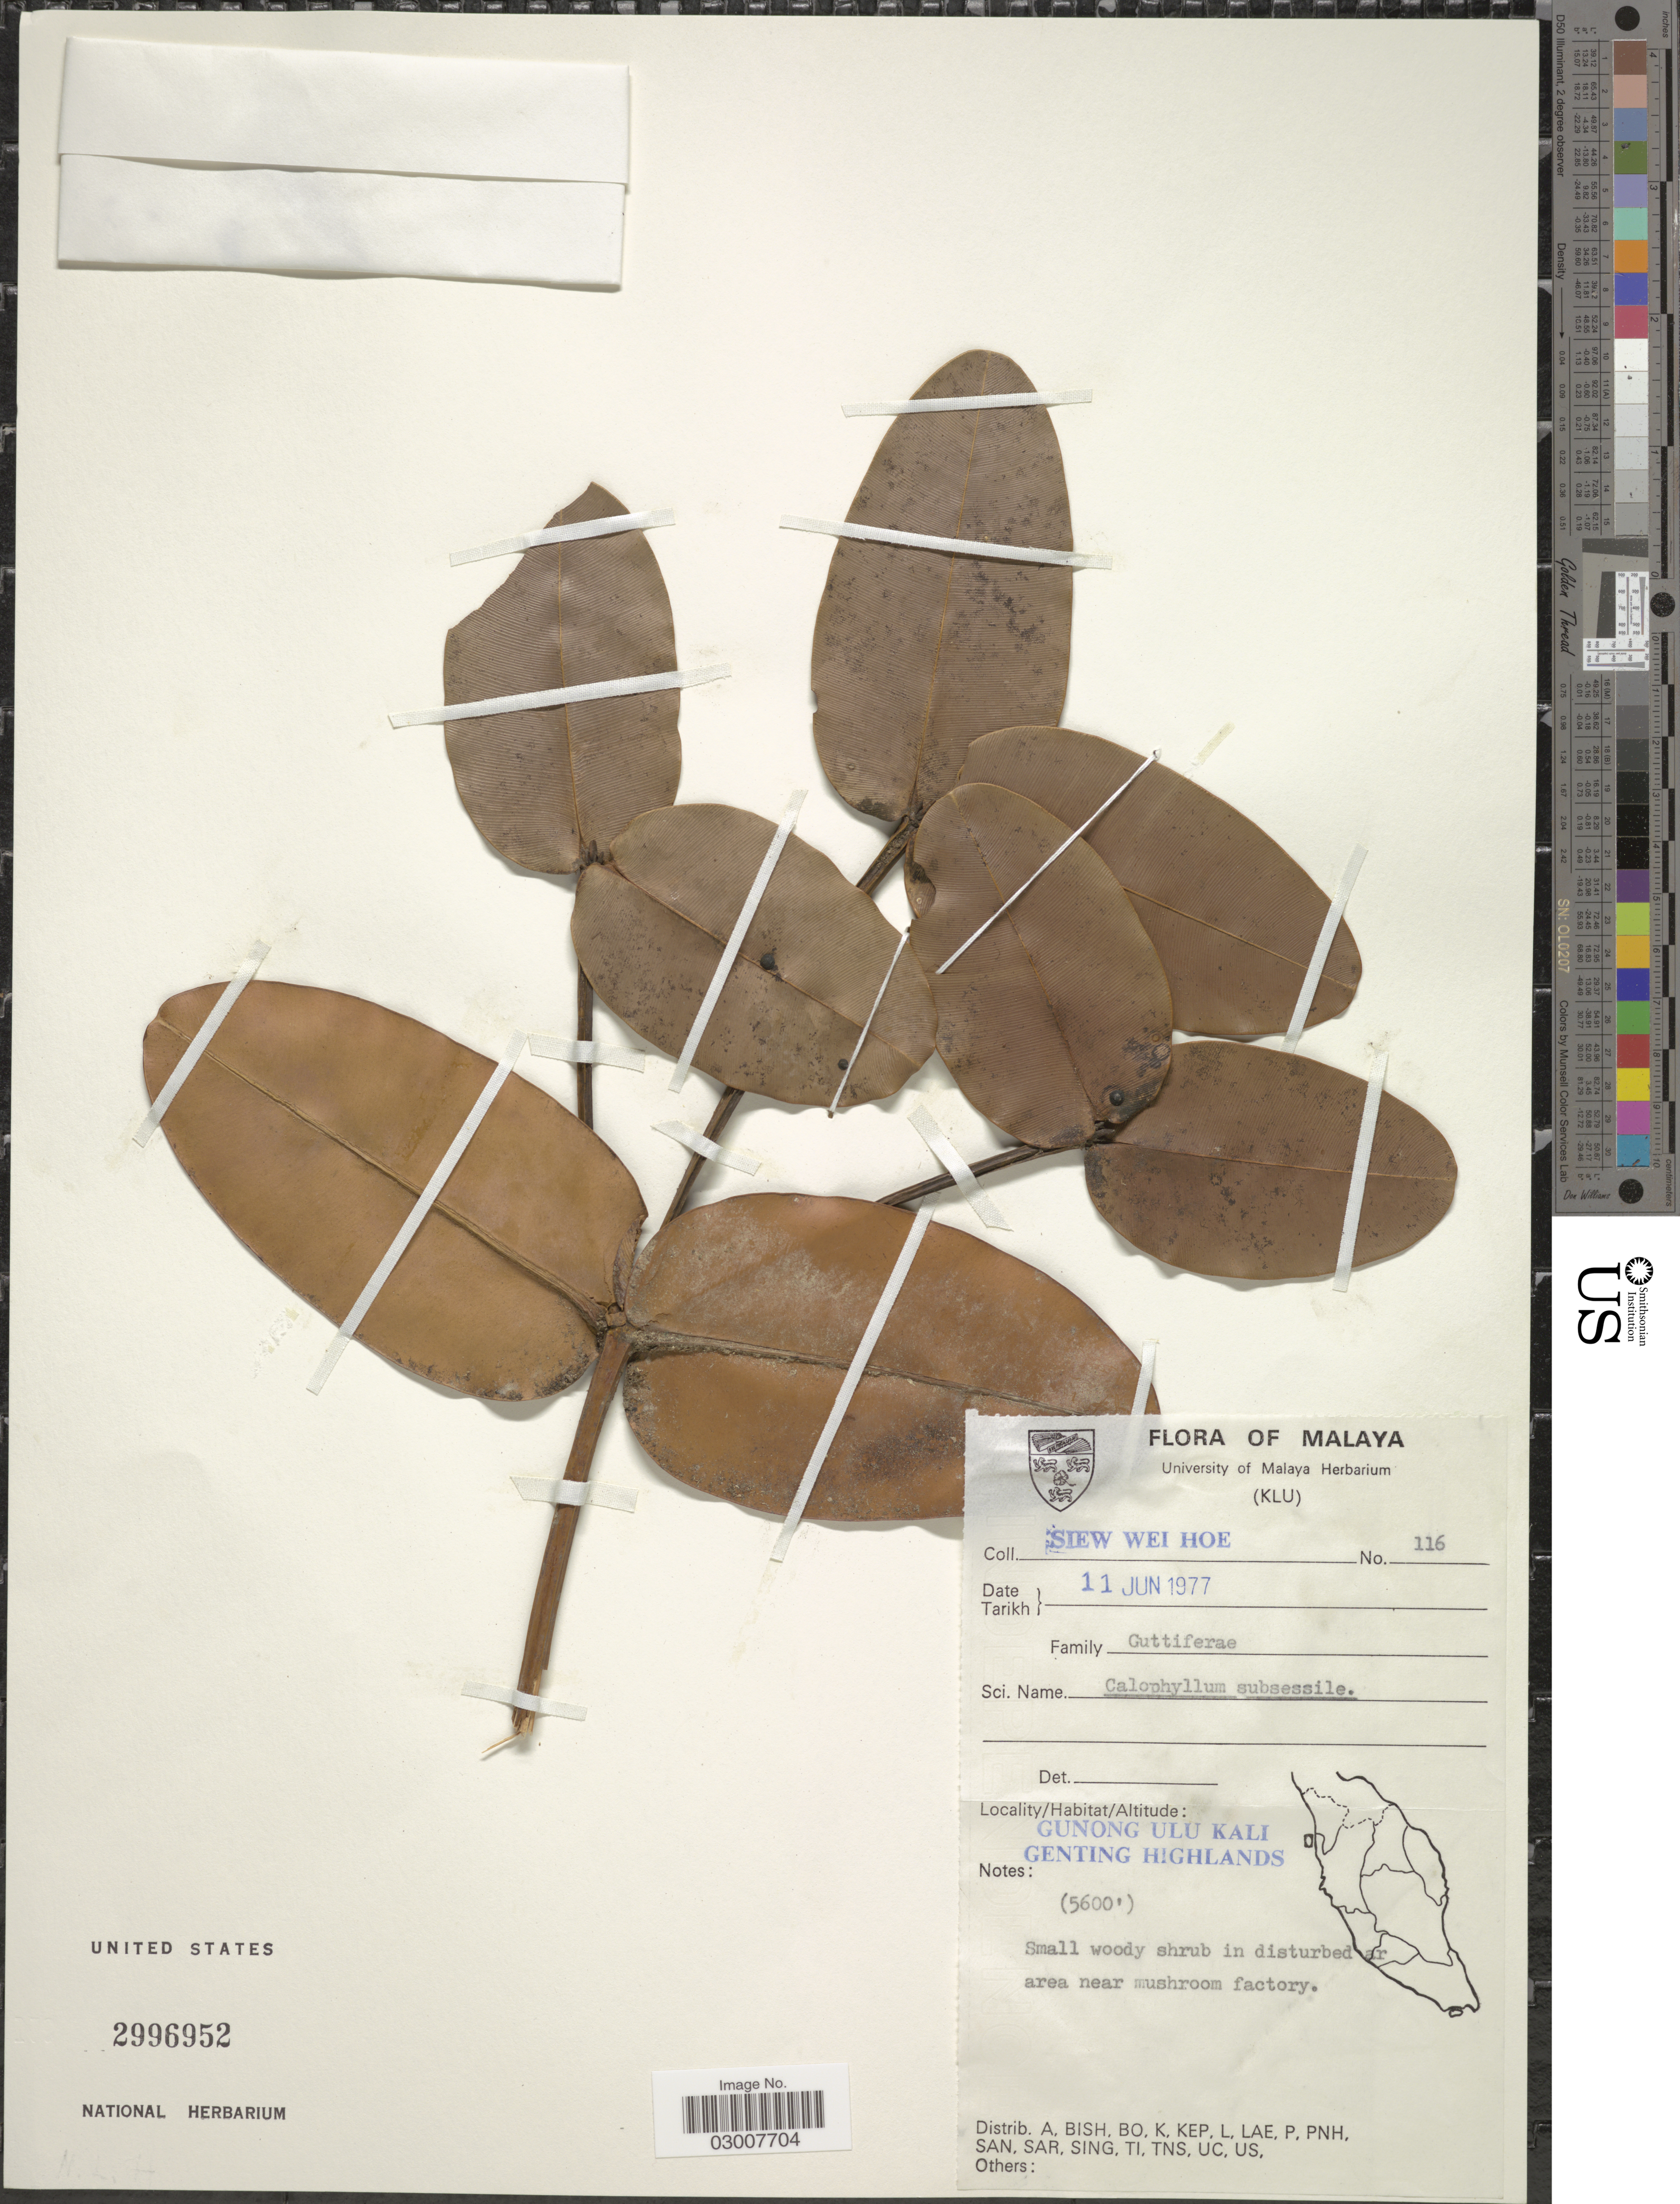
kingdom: Plantae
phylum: Tracheophyta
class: Magnoliopsida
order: Malpighiales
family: Calophyllaceae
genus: Calophyllum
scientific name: Calophyllum subsessile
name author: King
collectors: W. H. Siew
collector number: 116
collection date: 1977-06-11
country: Malaysia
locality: Malaya. Gunong Ulu Kali. Genting Highlands.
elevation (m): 1707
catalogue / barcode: US 2996952